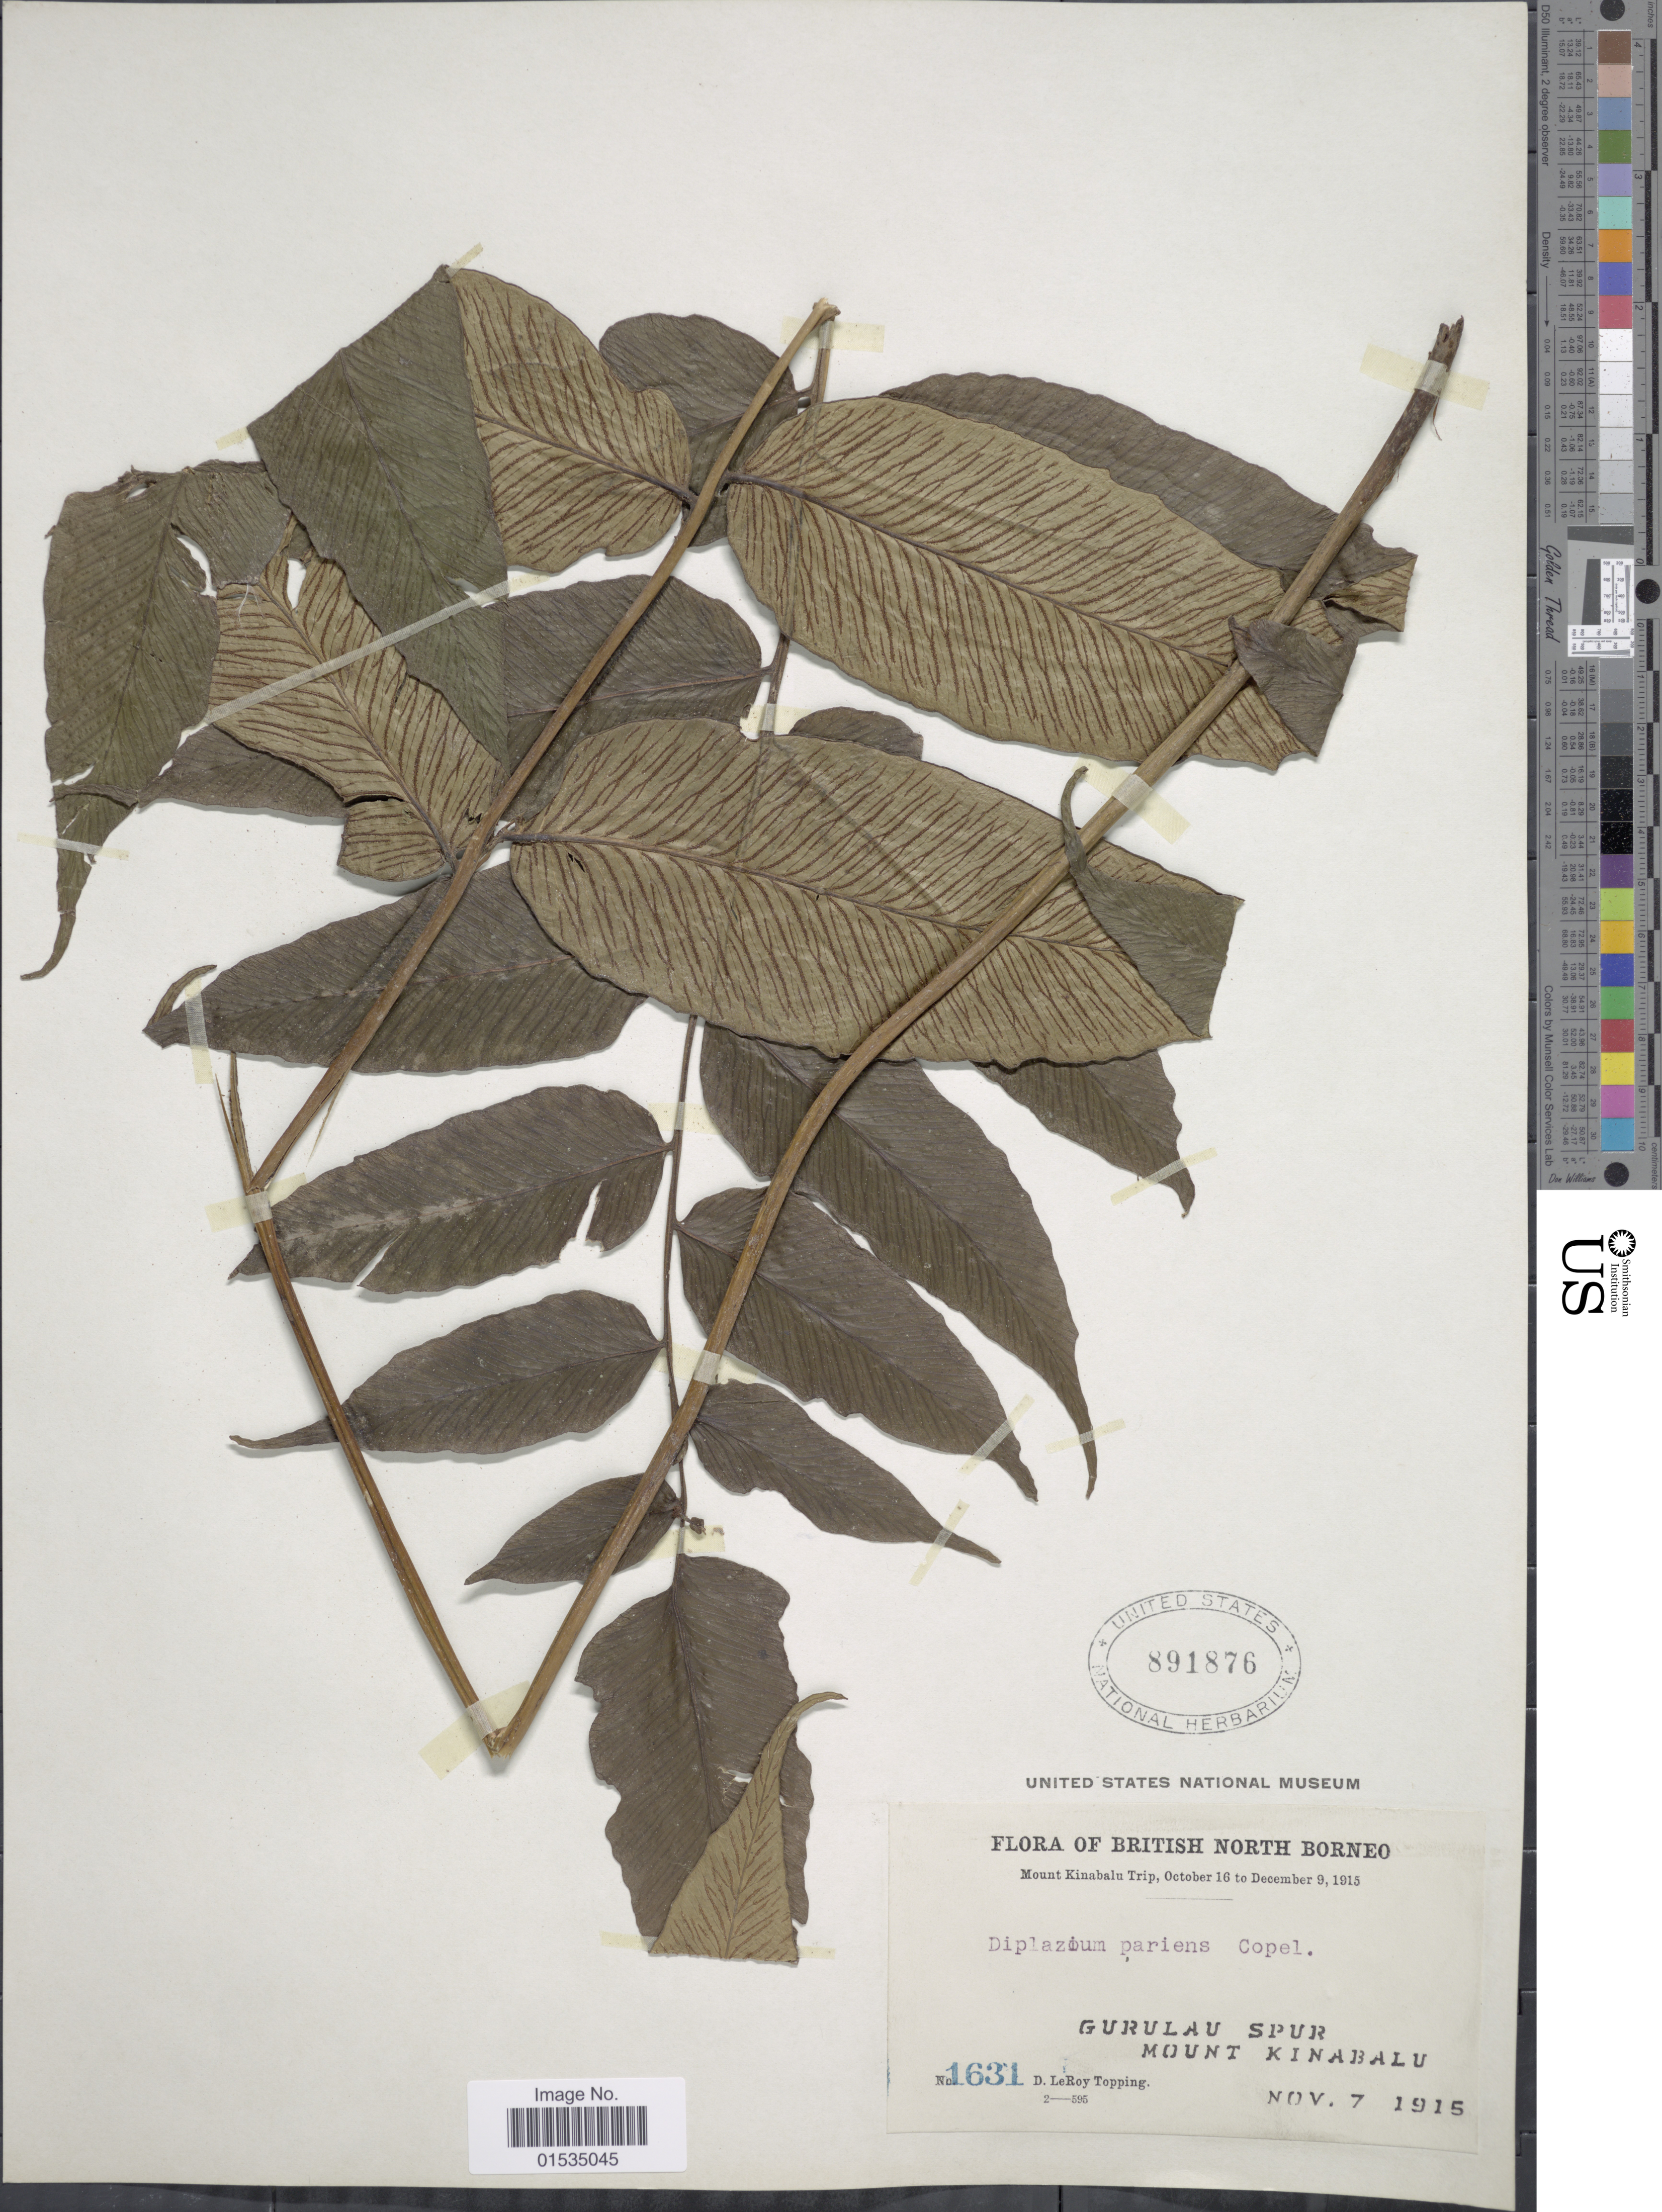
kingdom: Plantae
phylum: Tracheophyta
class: Polypodiopsida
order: Polypodiales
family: Athyriaceae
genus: Diplazium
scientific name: Diplazium pariens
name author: Copel.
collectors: D. L. Topping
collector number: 1631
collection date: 1915-11-07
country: Malaysia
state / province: Sabah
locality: British North Borneo, Gurulau Spur, Mount Kinabalu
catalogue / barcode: US 891876